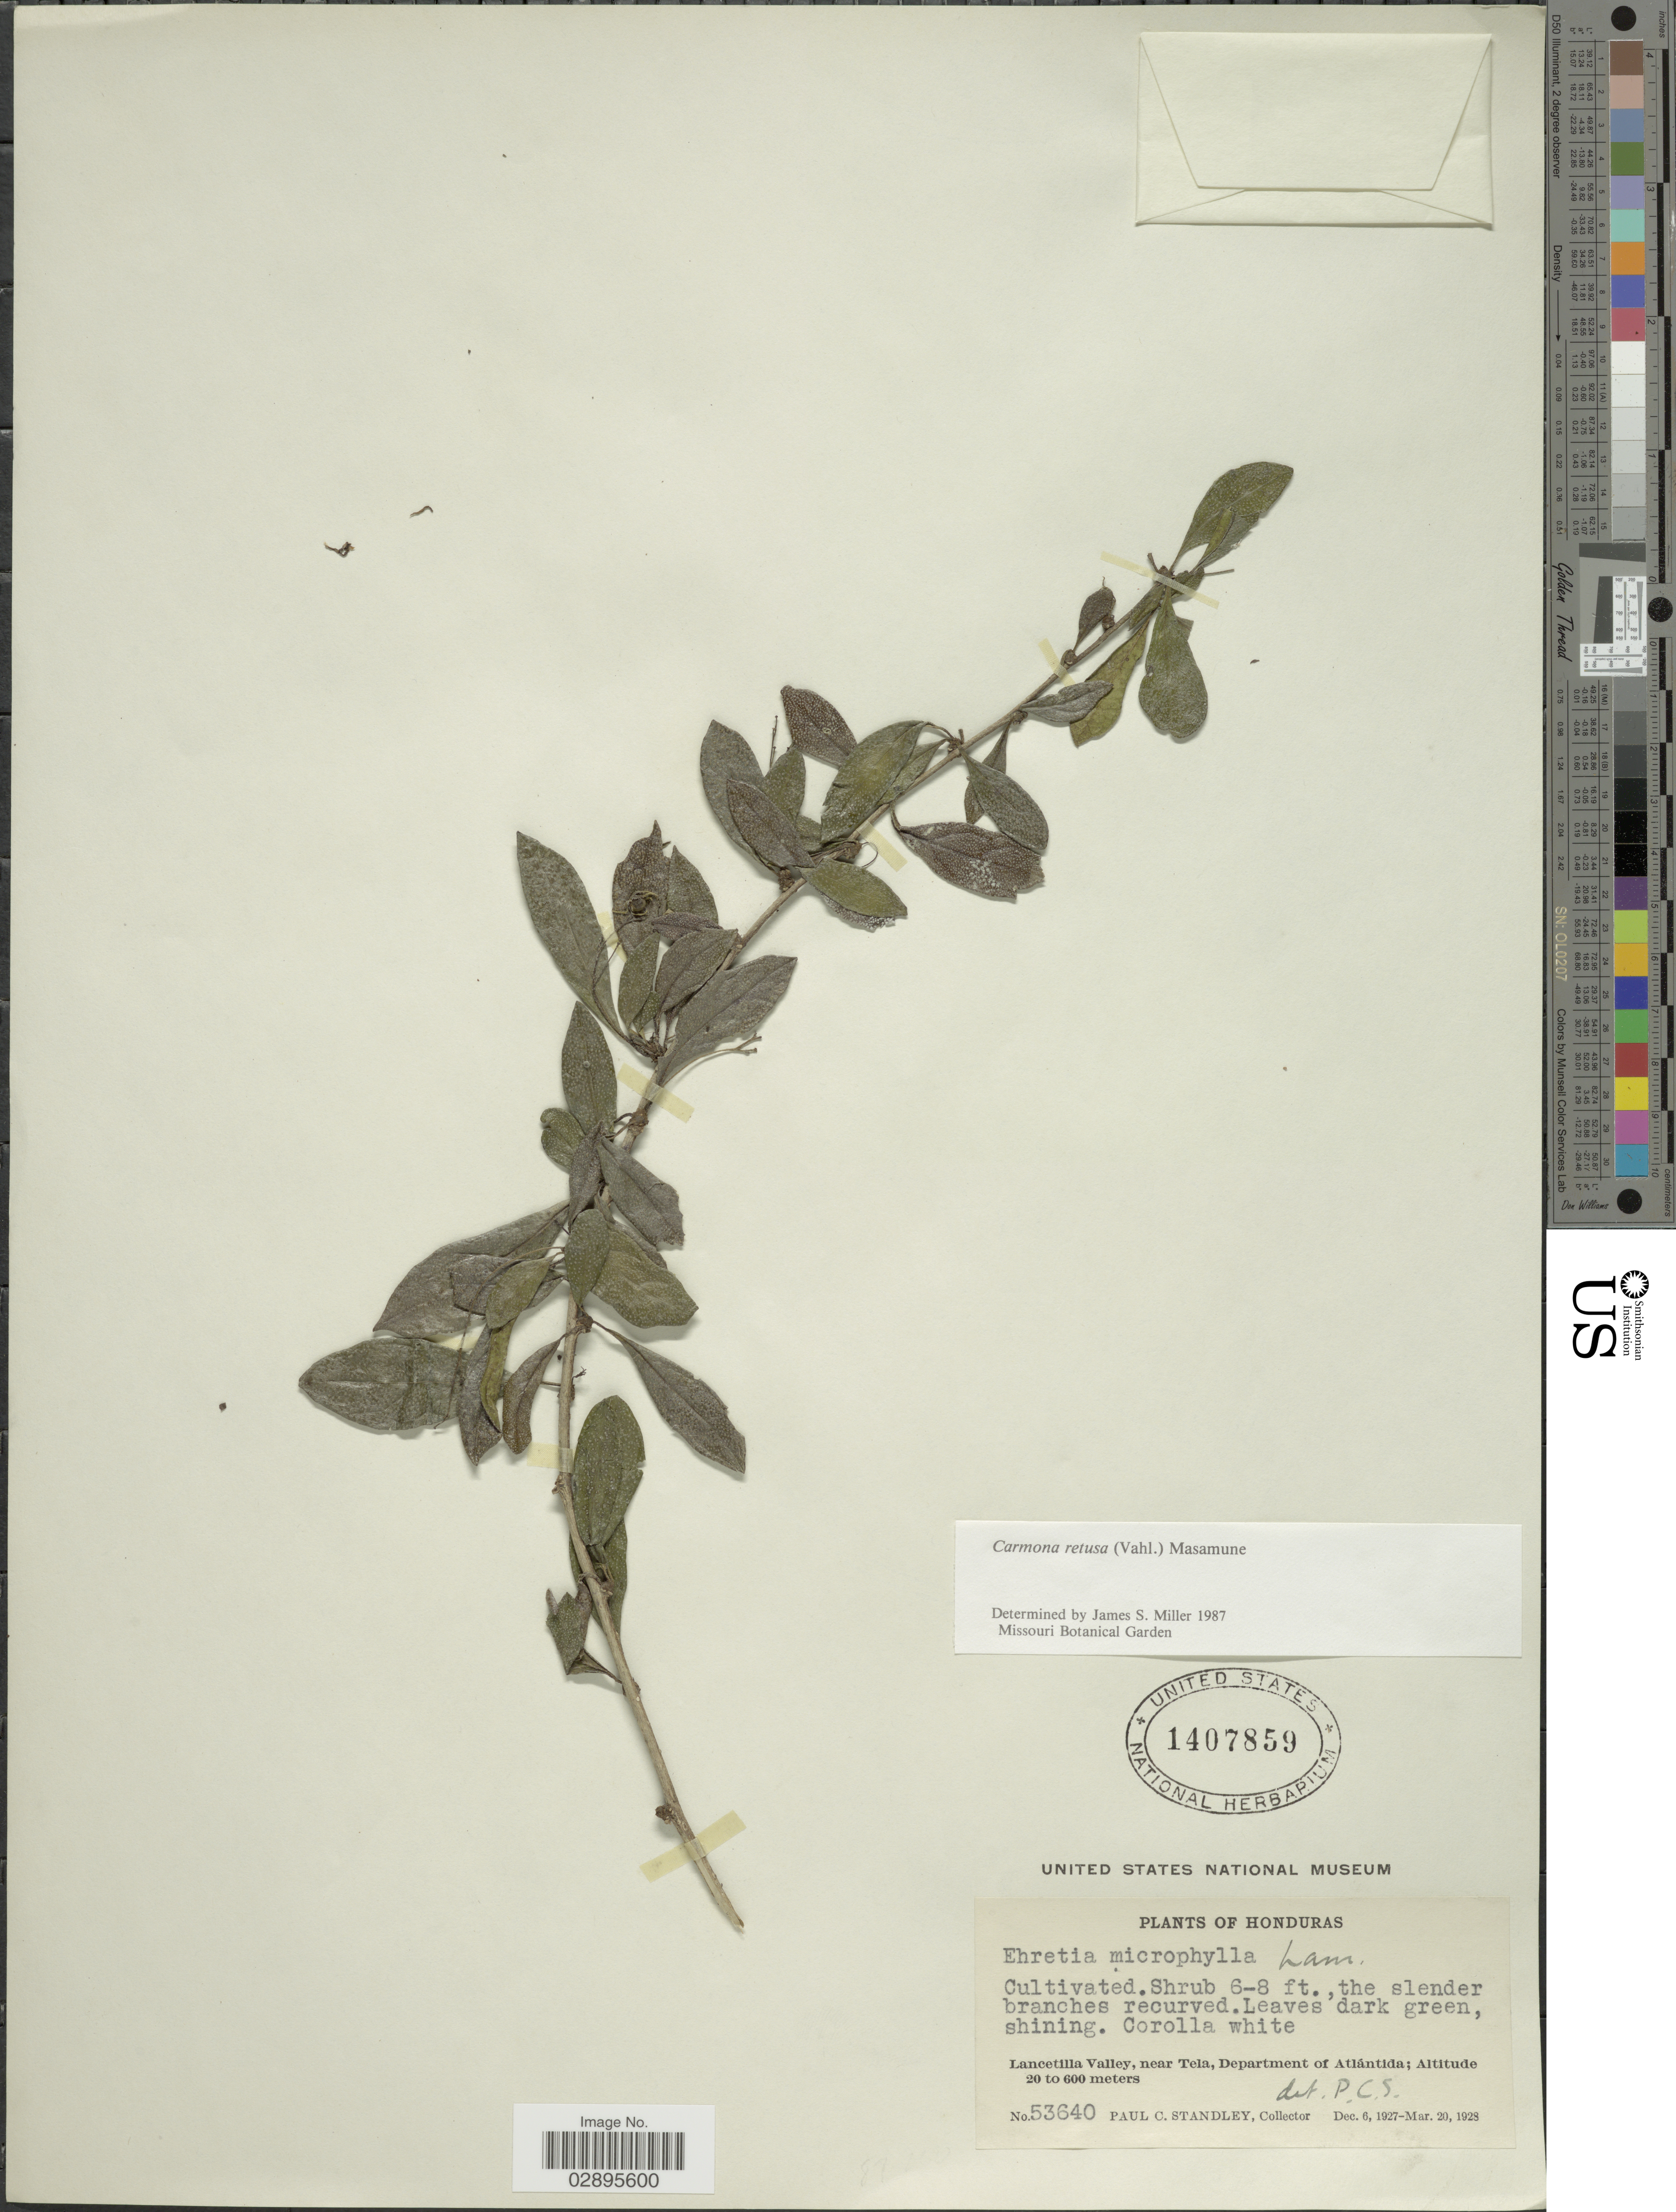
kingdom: Plantae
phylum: Tracheophyta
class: Magnoliopsida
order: Boraginales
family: Ehretiaceae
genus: Ehretia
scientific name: Ehretia microphylla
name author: Lam.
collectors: P. C. Standley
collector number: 53640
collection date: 1927-12-06/1928-03-20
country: Honduras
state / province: Atlántida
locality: Lancetilla Valley, near Tela, Department of Atlántida.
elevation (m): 20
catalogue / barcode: US 1407859